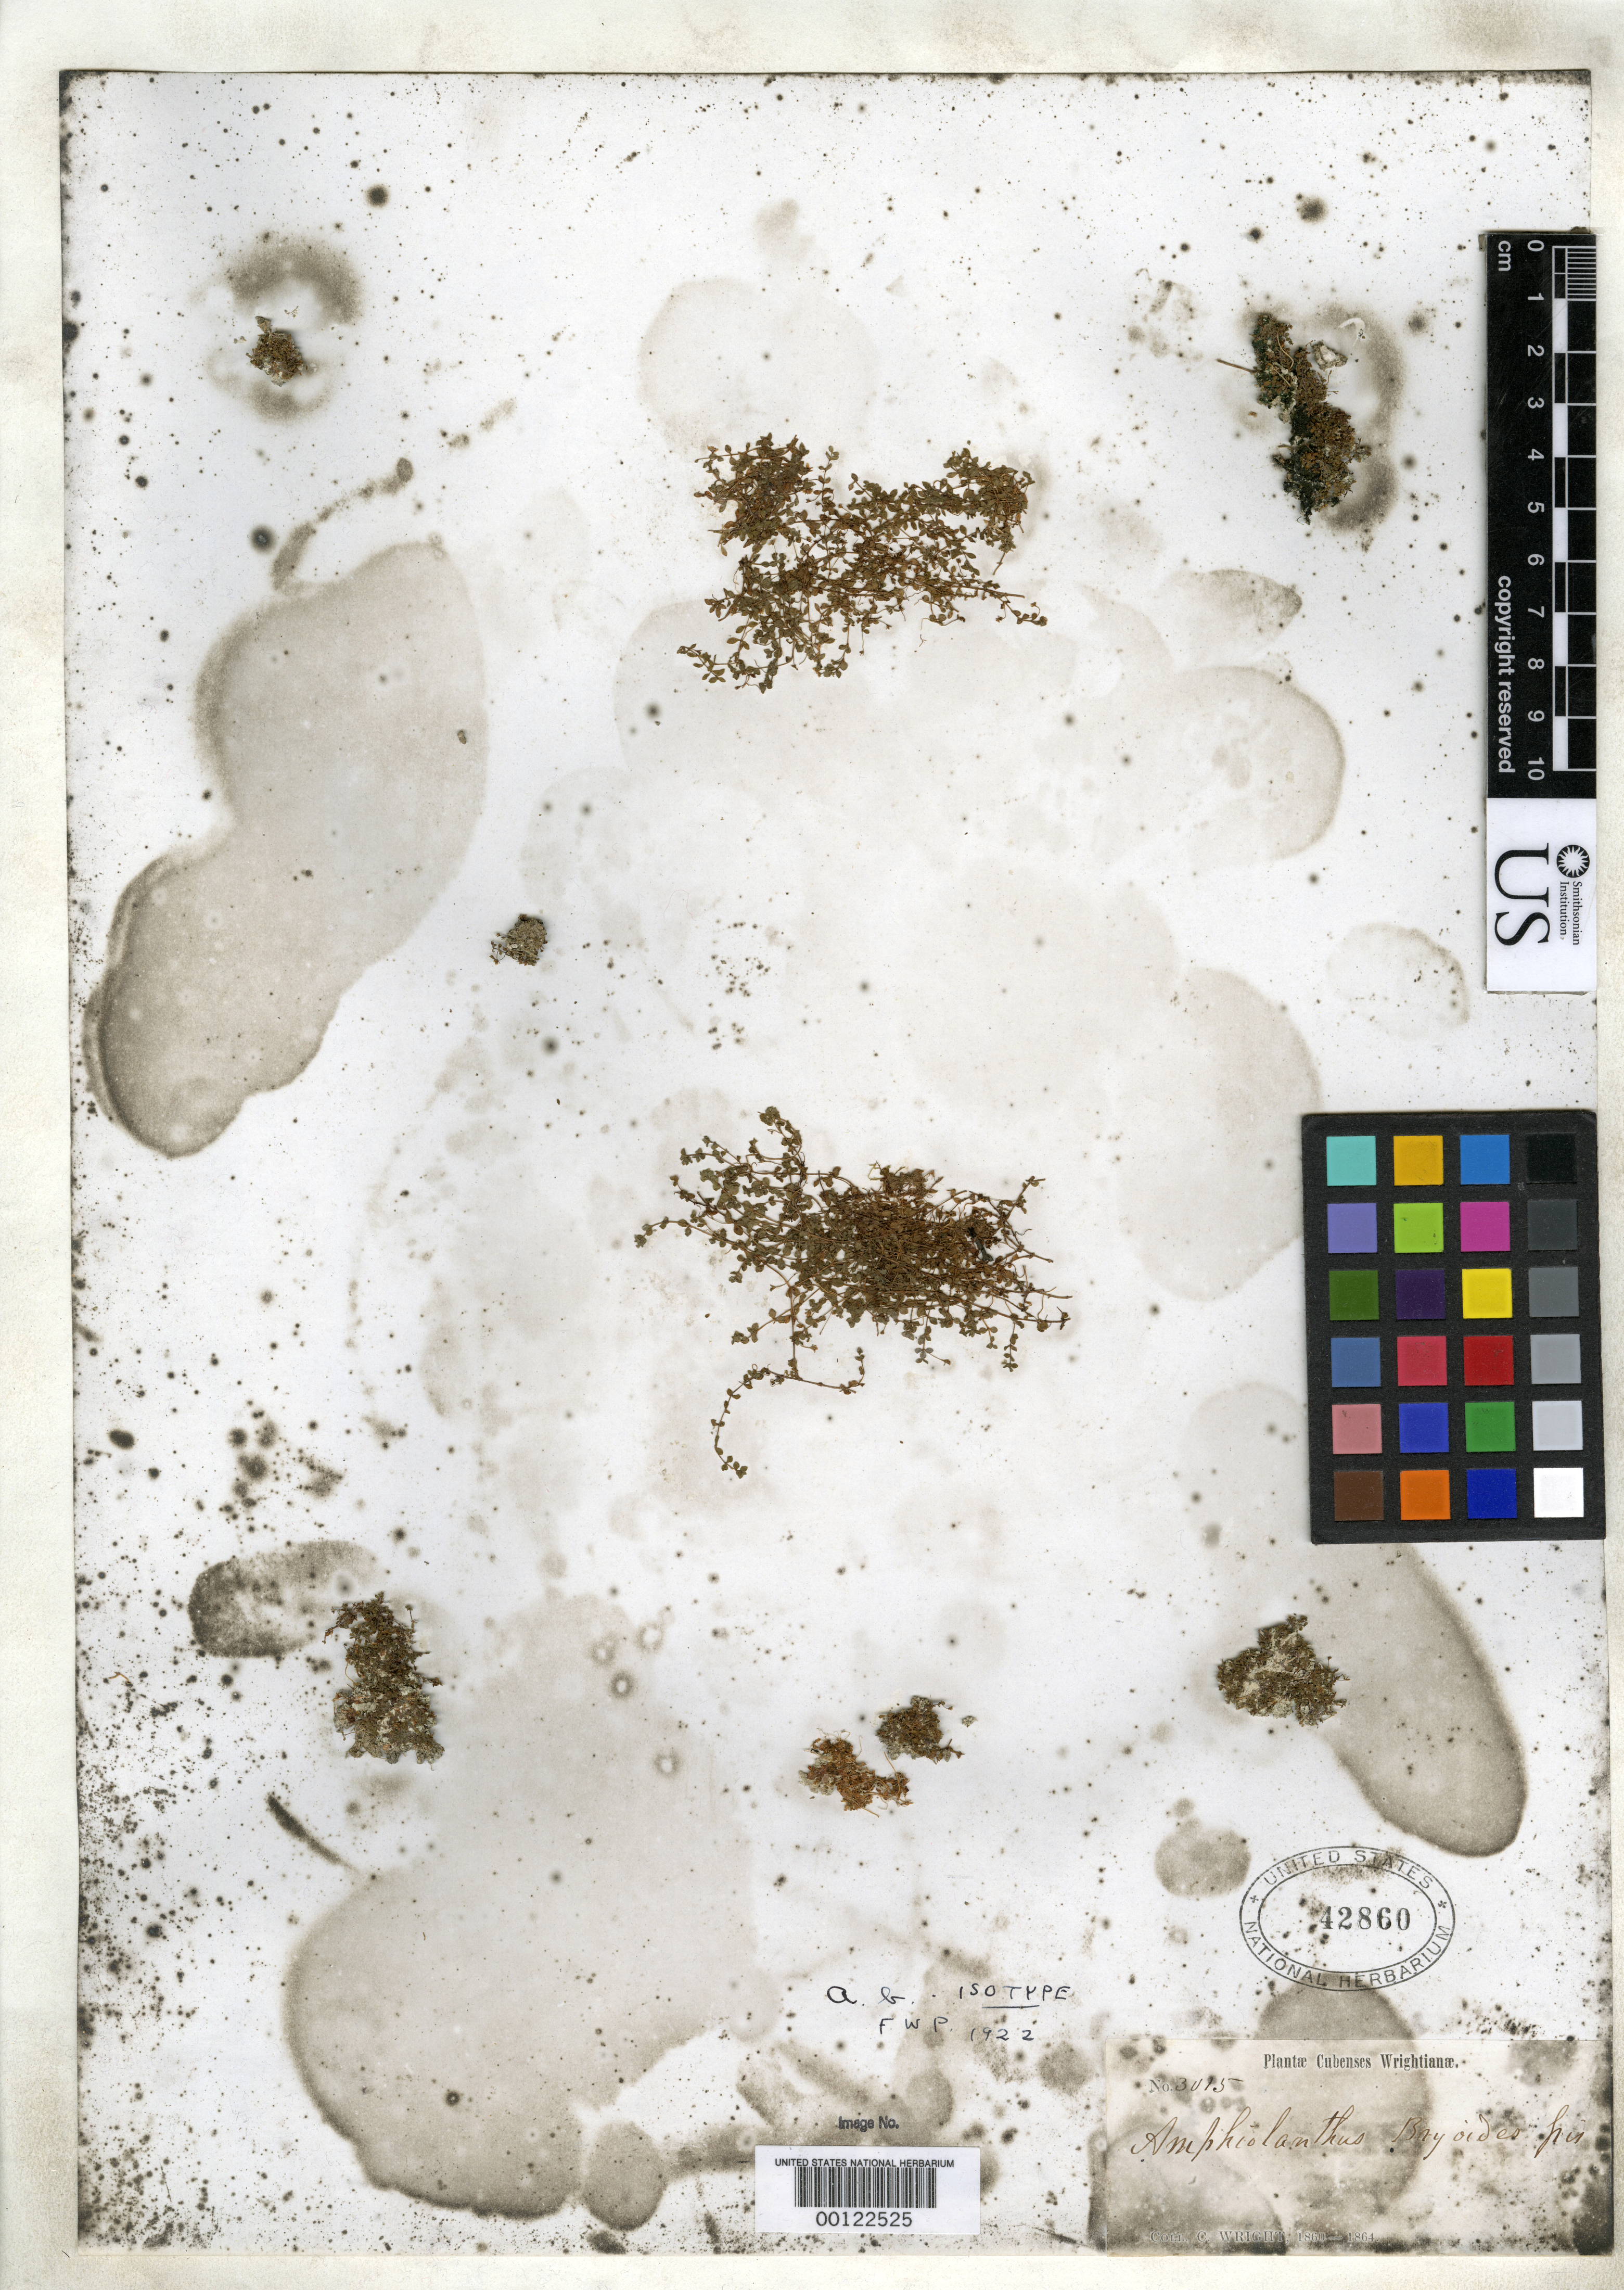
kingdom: Plantae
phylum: Tracheophyta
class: Magnoliopsida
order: Lamiales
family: Linderniaceae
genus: Amphiolanthus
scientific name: Amphiolanthus bryoides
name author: Griseb.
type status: Isotype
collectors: C. Wright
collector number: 3015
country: Cuba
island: Greater Antilles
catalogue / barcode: US 42860